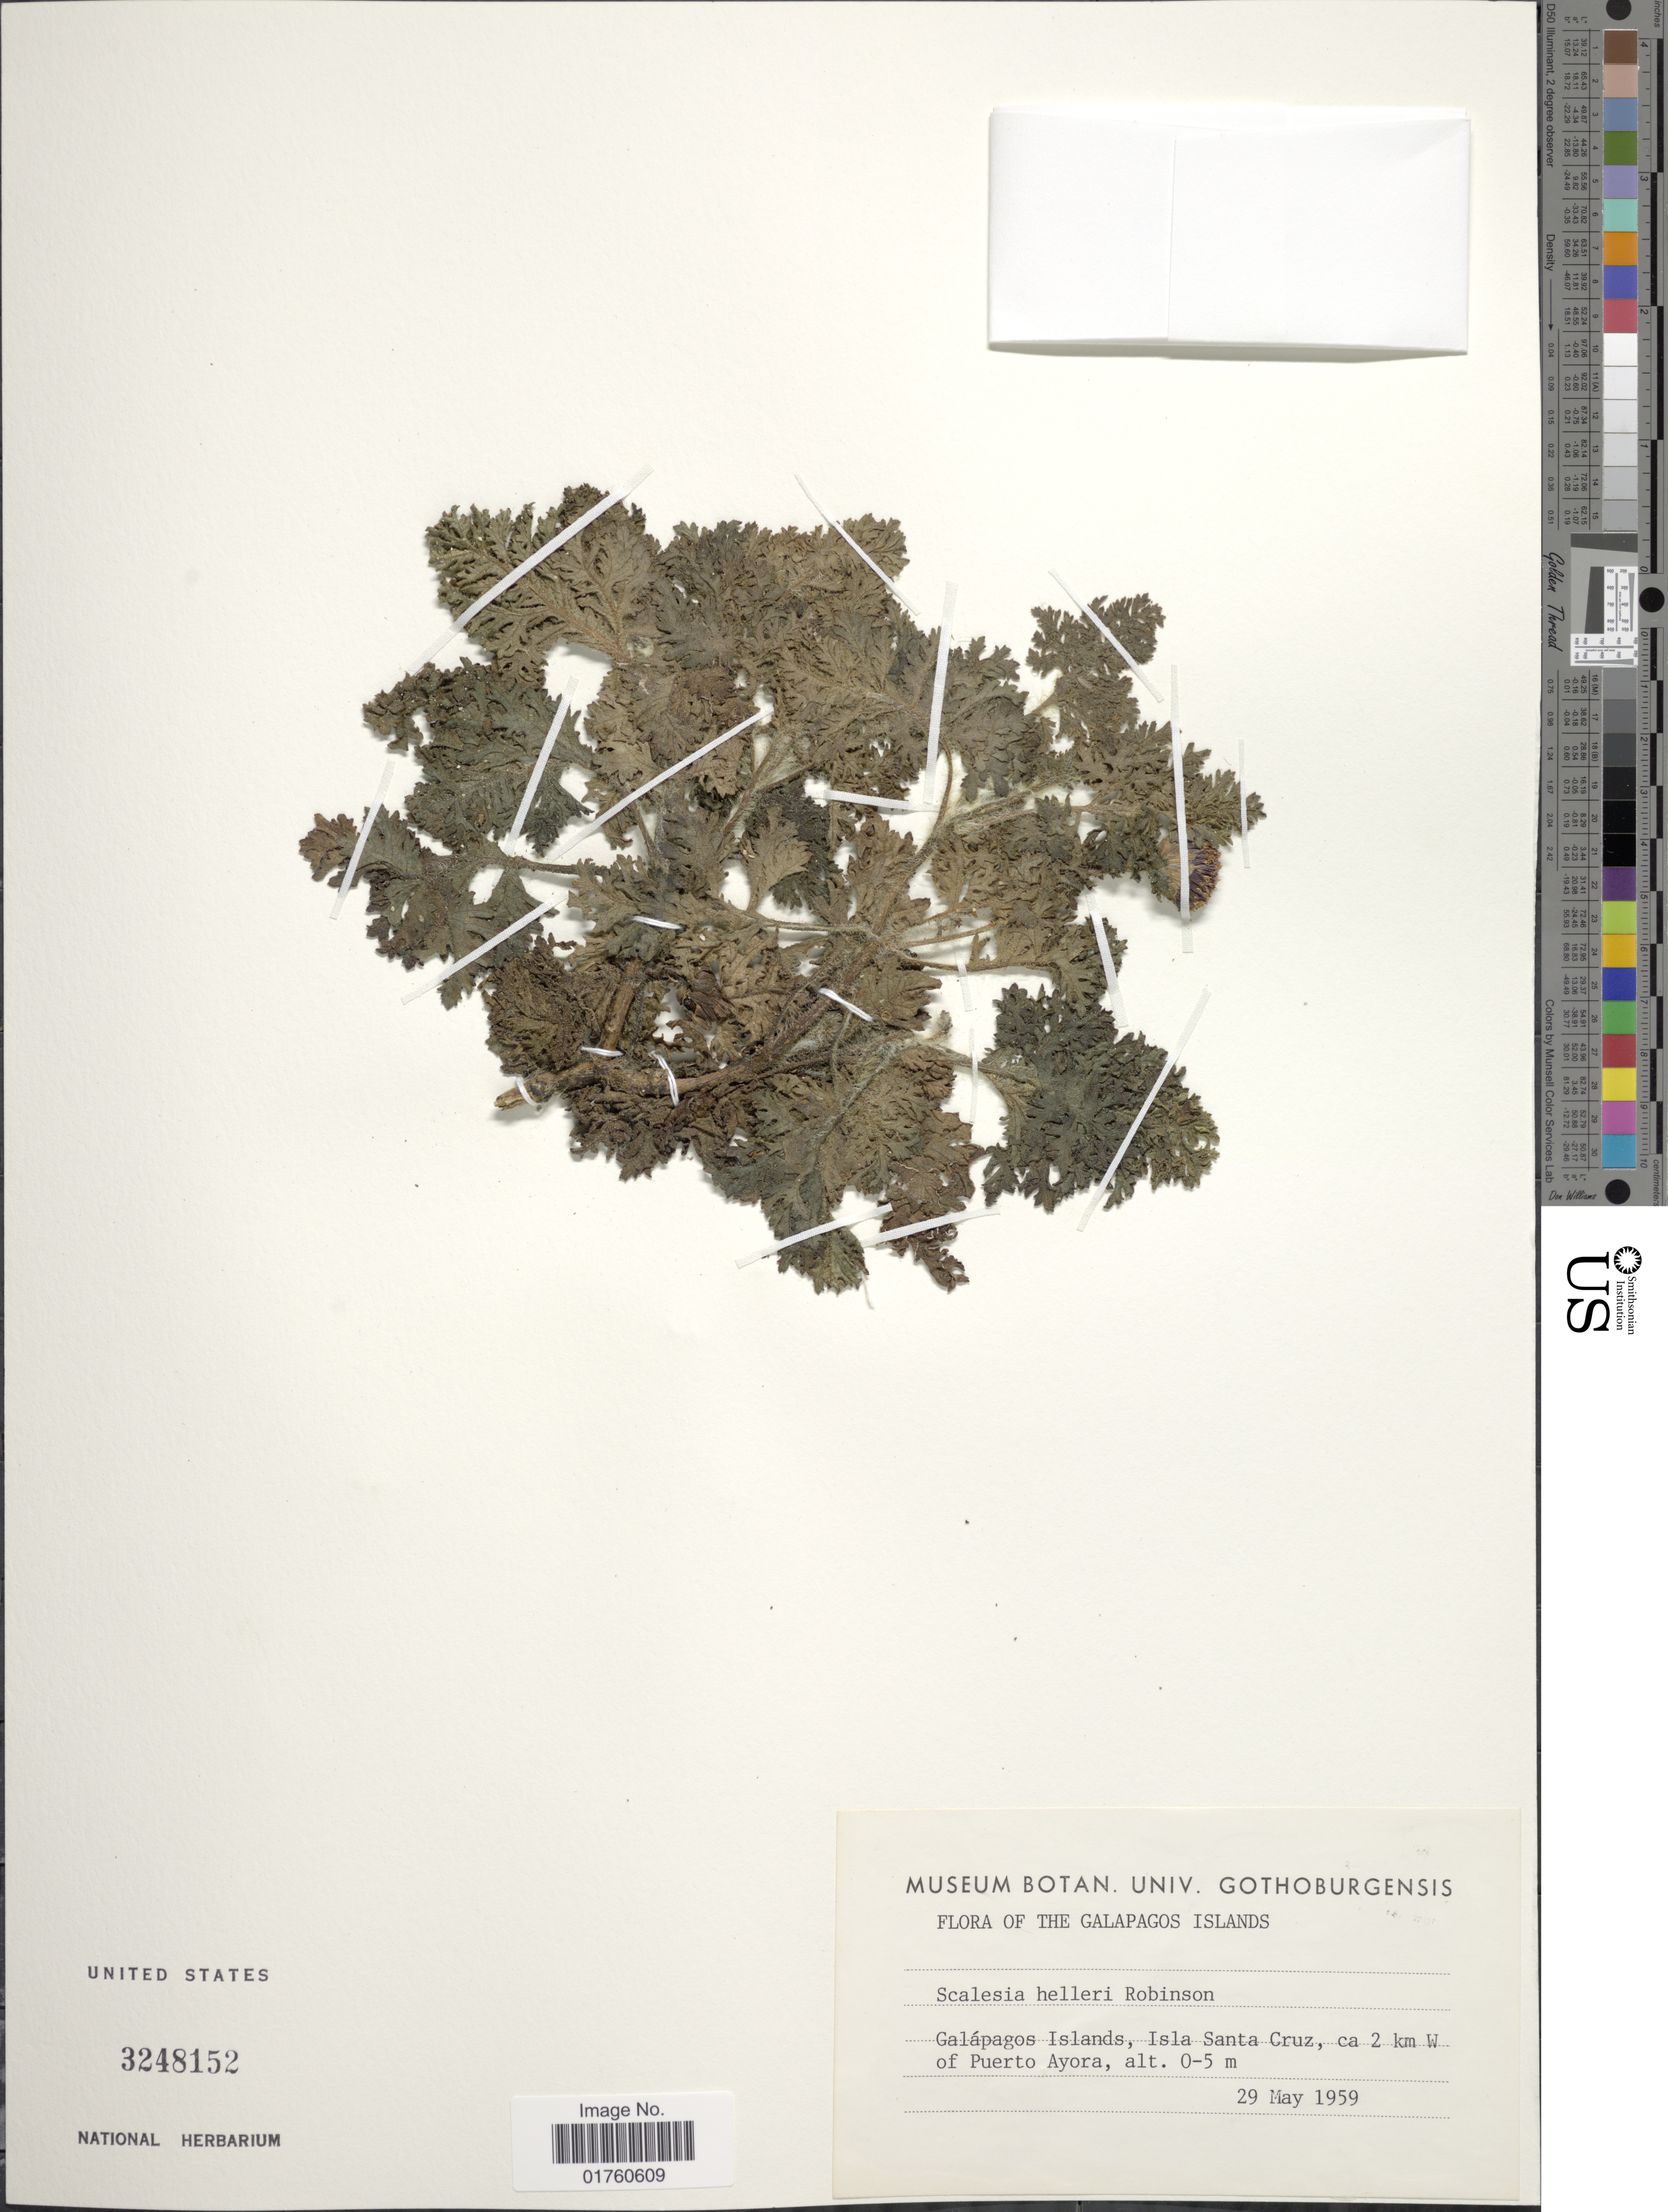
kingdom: Plantae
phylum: Tracheophyta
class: Magnoliopsida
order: Asterales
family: Asteraceae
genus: Scalesia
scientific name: Scalesia helleri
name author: B.L. Rob.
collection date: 1959-05-29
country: Ecuador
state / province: Colón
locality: The Galapagos Islands, Isla Santa Cruz, ca 2 km W of Puerto Ayora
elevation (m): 0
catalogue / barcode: US 3248152